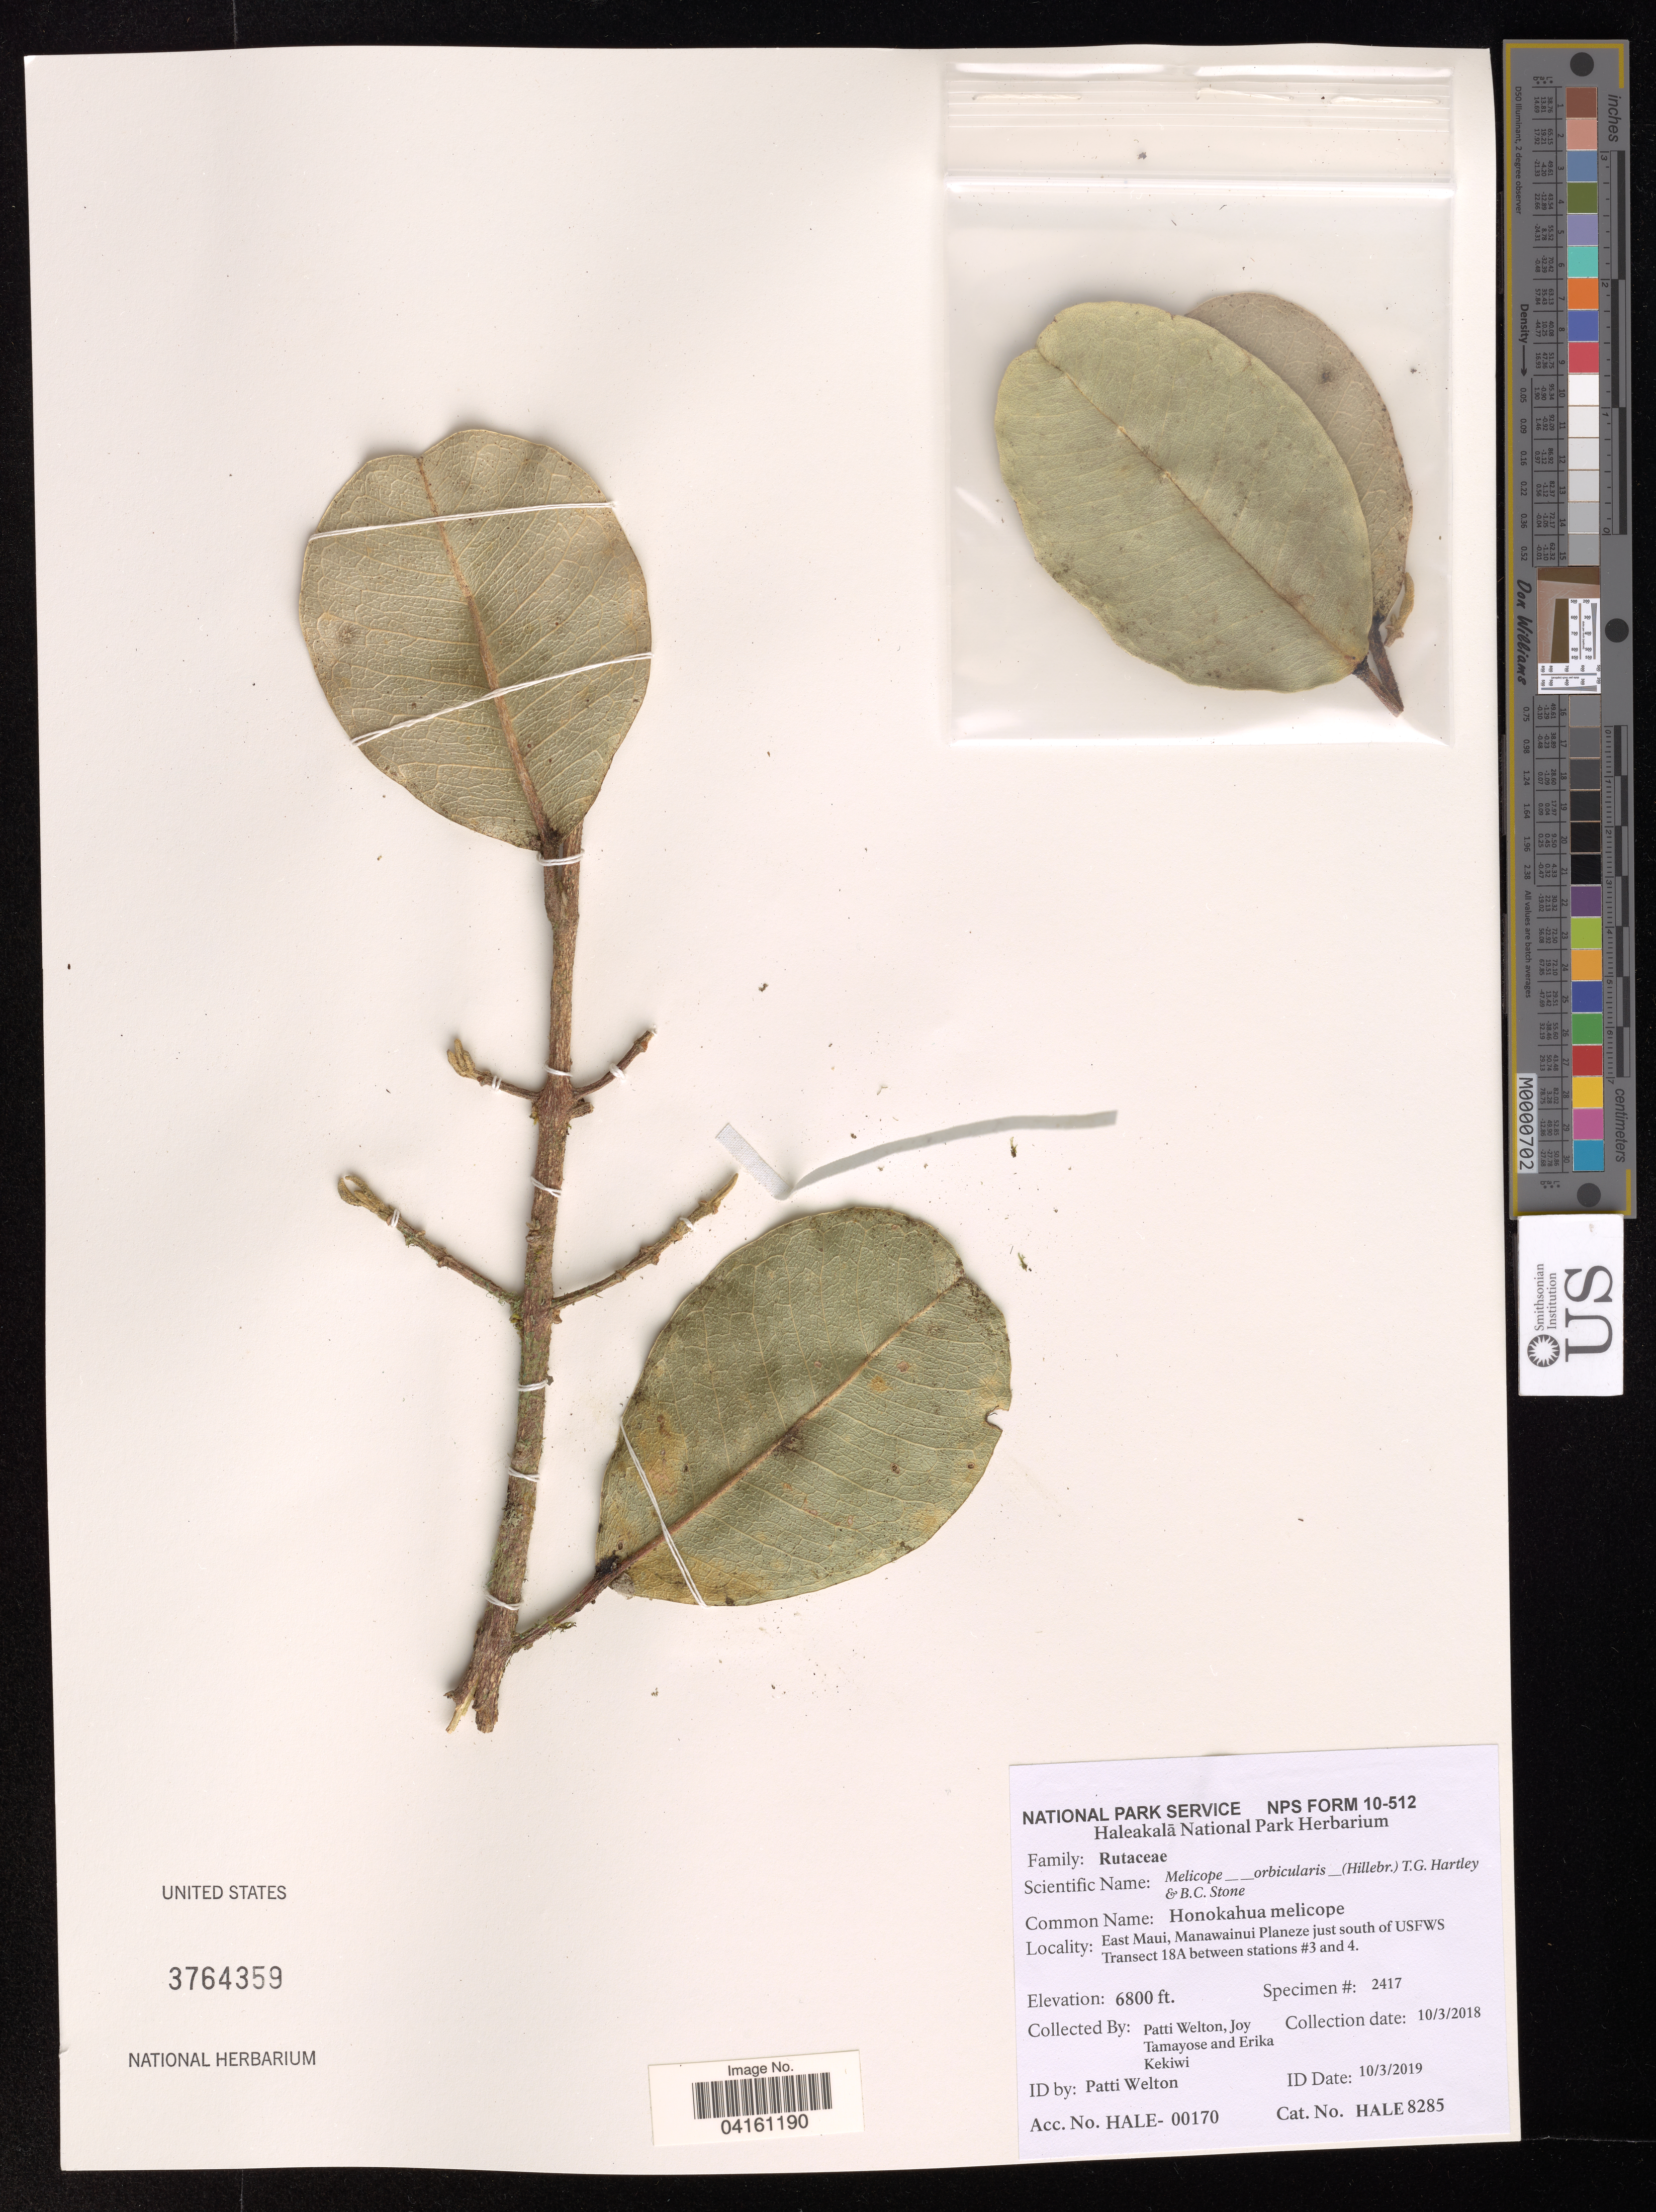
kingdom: Plantae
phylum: Tracheophyta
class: Magnoliopsida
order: Sapindales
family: Rutaceae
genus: Melicope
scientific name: Melicope orbicularis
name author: (Hillebr.) T.G. Hartley & B.C. Stone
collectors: P. Welton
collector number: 2417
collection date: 2018-10-03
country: United States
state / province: Hawaii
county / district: Maui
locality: East Maui, Manawainui Planeze just south of USFWS Transect 18A between stations #3 and 4.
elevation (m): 2073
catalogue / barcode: US 3764359